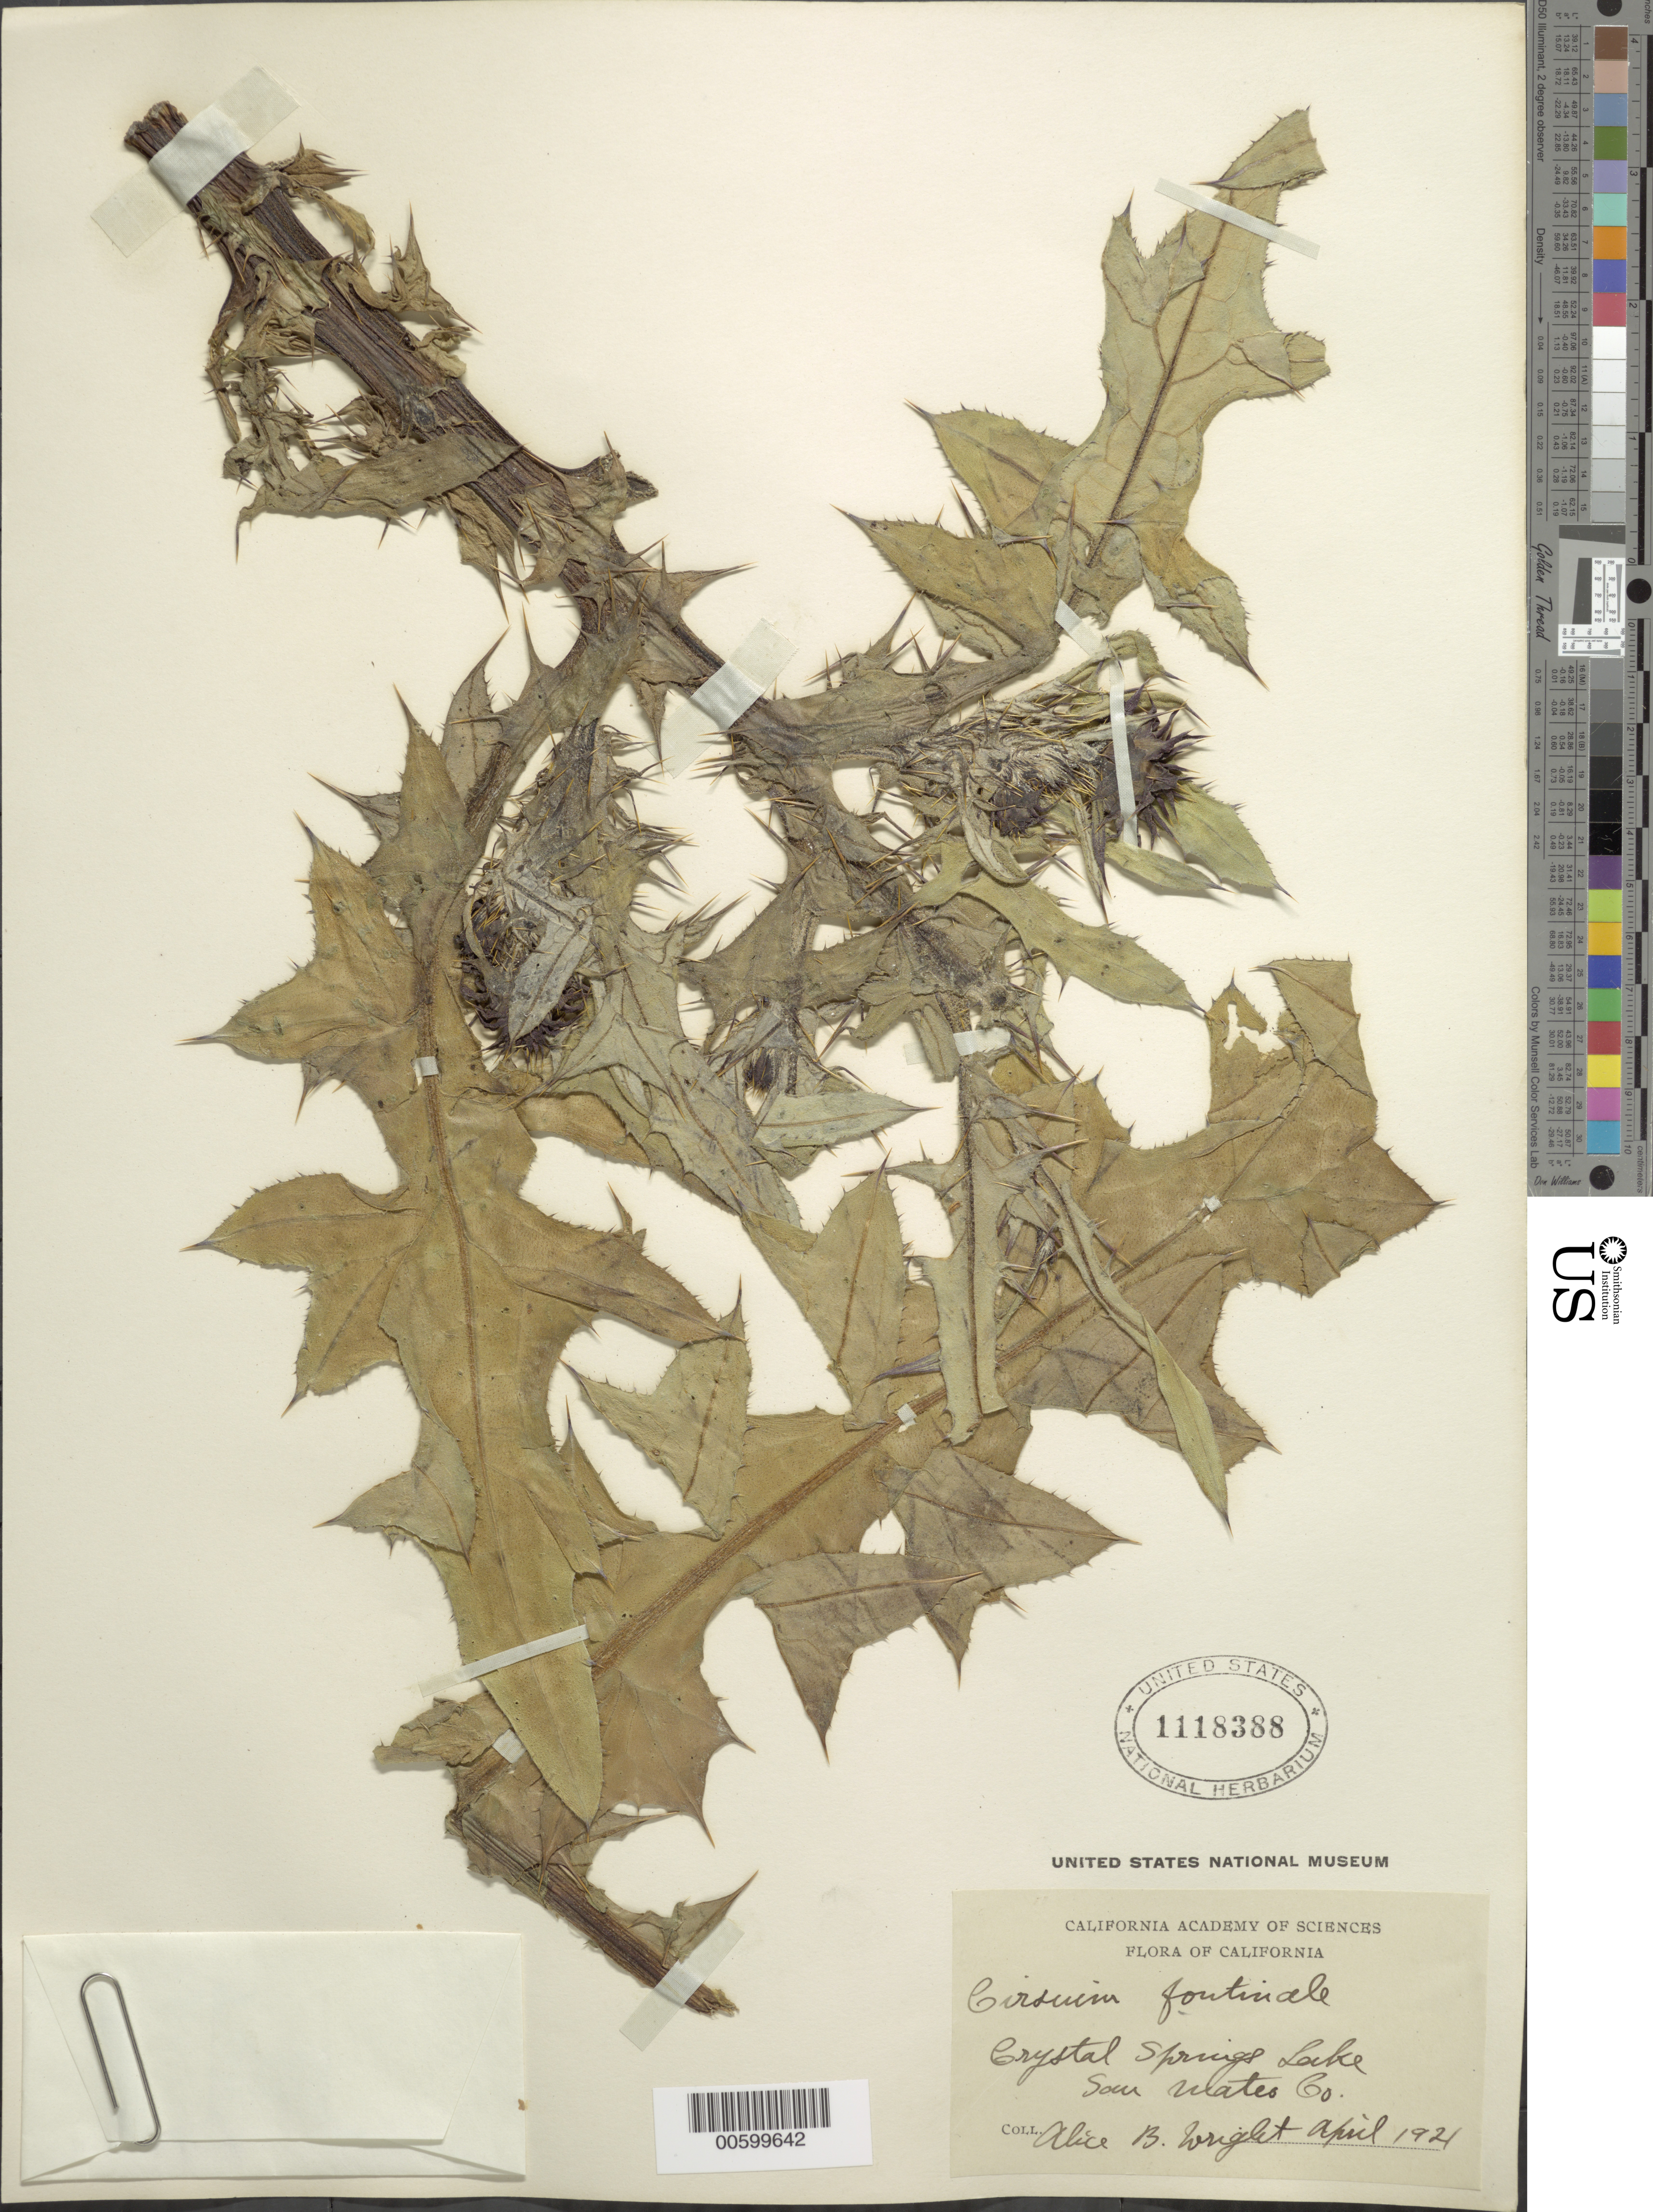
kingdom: Plantae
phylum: Tracheophyta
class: Magnoliopsida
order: Asterales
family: Asteraceae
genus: Cirsium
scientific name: Cirsium fontinale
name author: (Greene) Jeps.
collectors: A. B. Wright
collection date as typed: Apr 1921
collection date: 1921-04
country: United States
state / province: California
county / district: San Mateo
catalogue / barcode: US 1118388